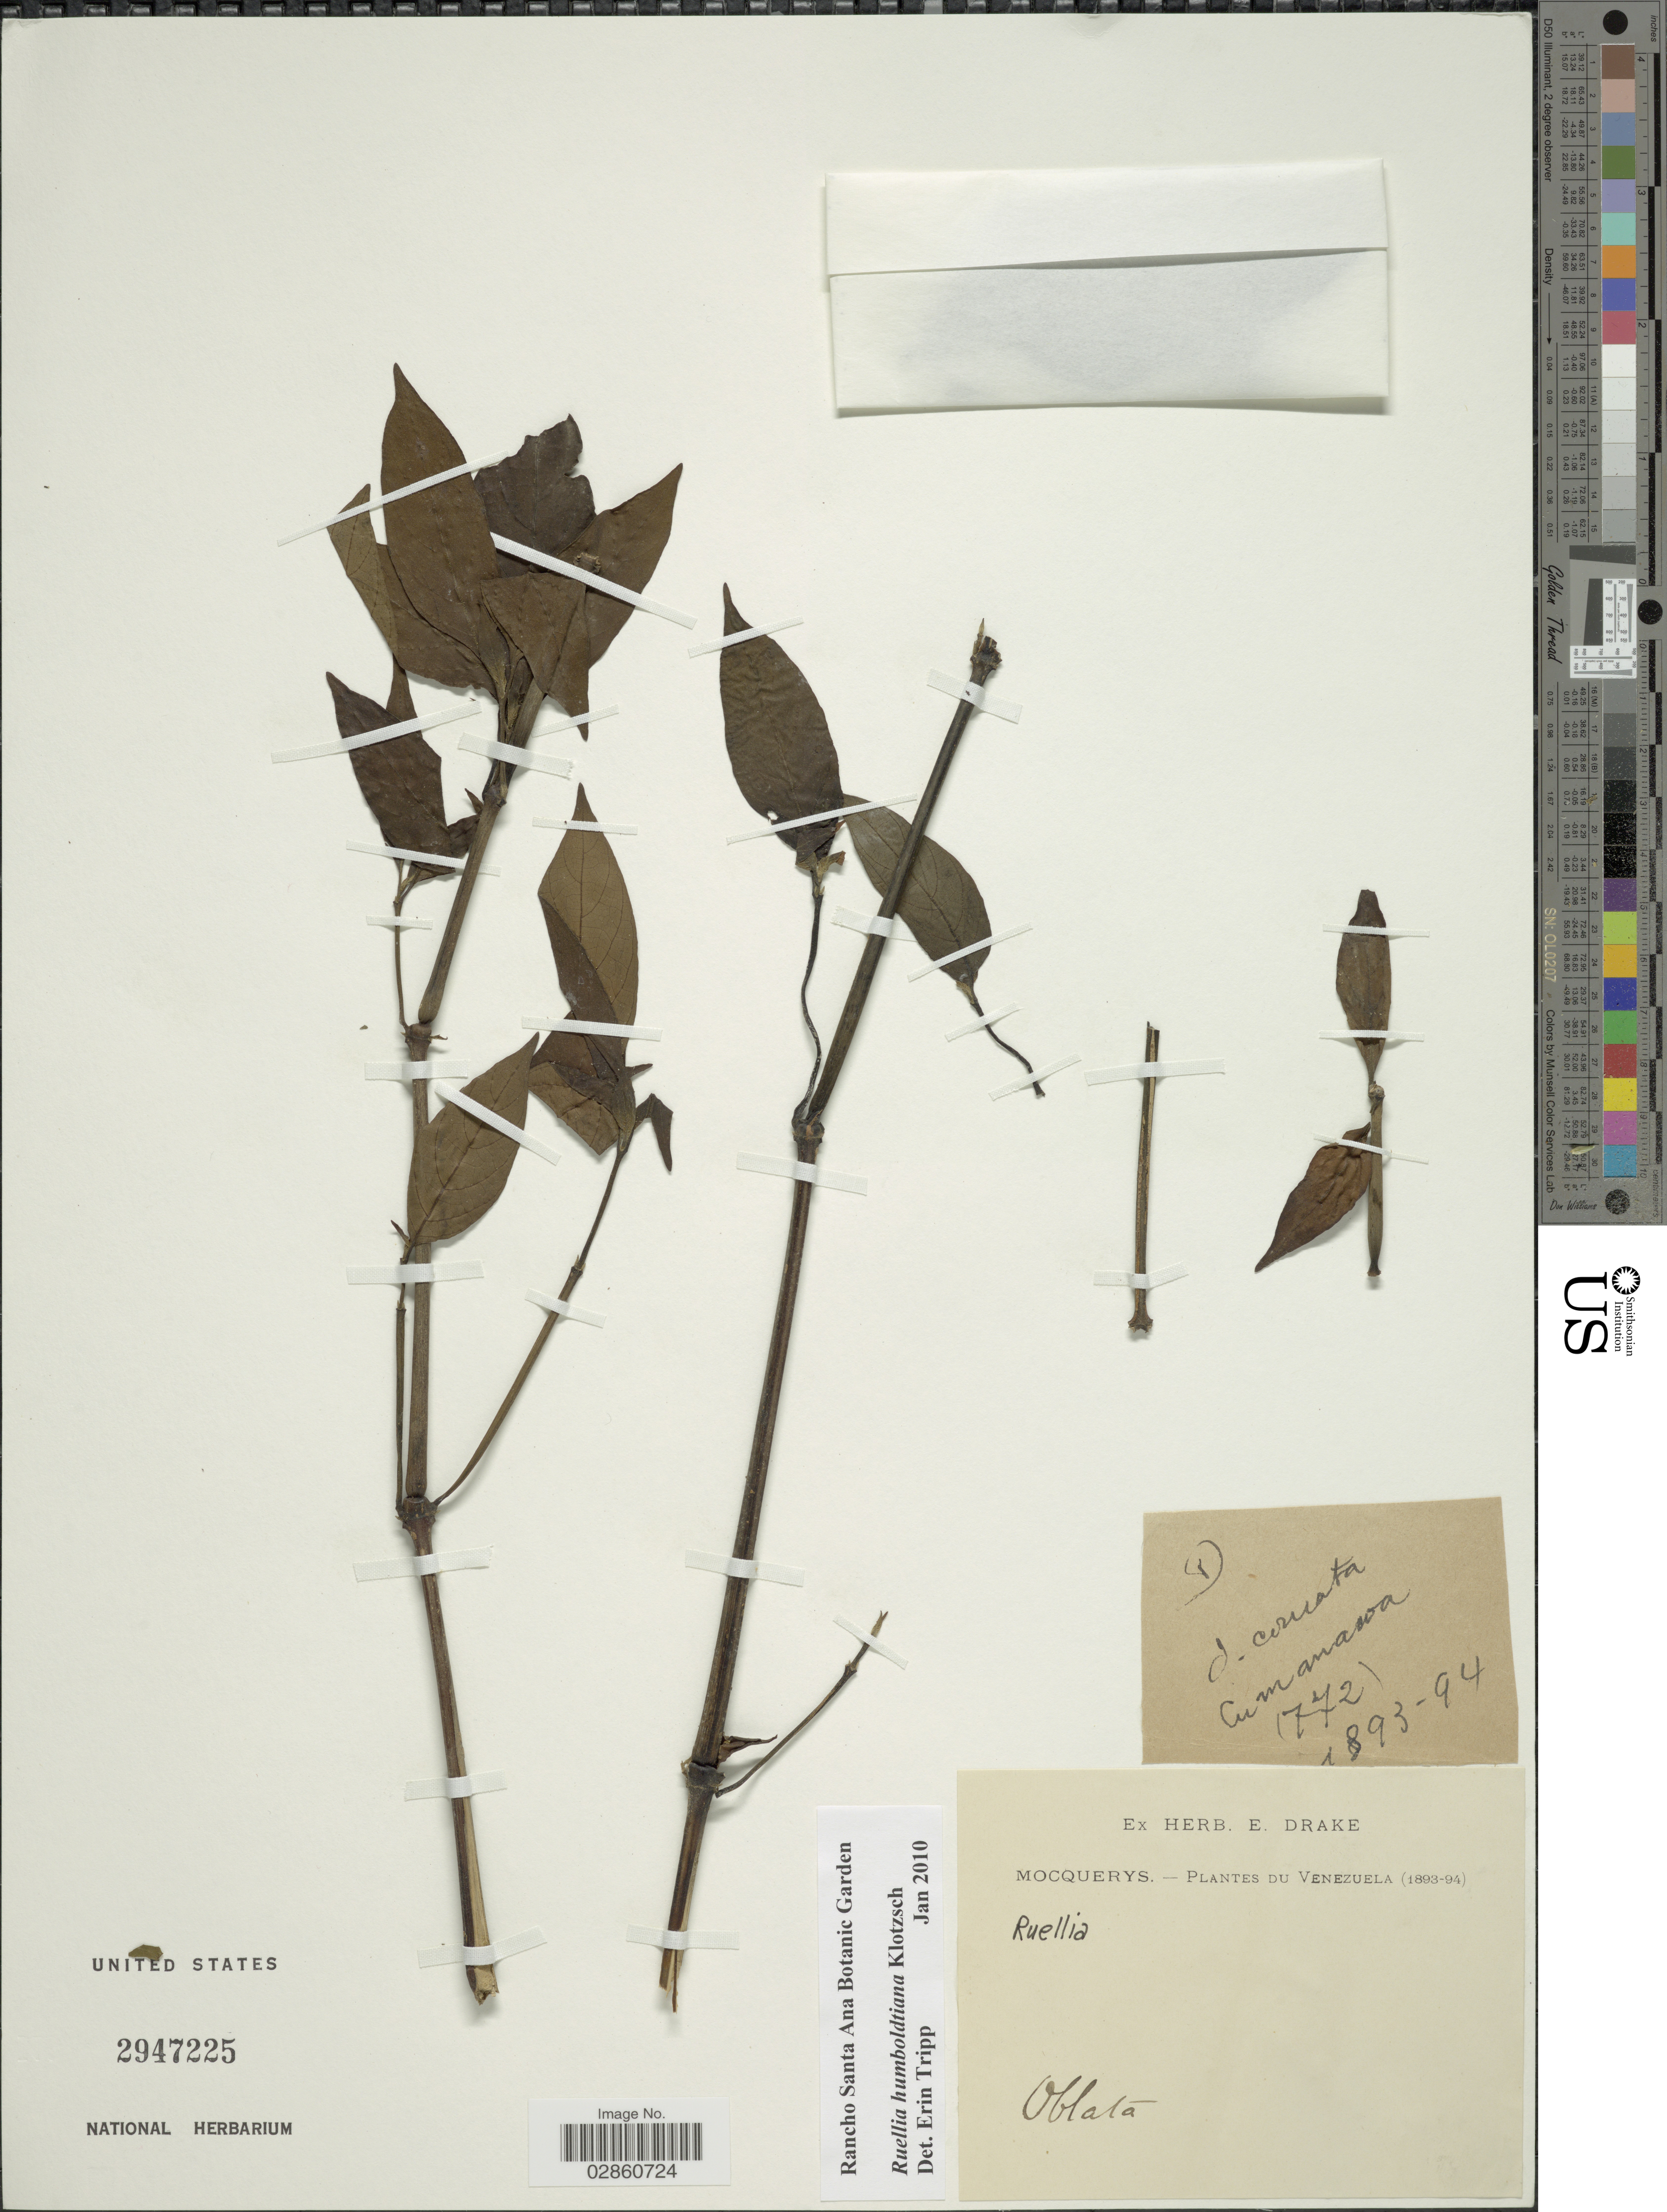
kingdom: Plantae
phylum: Tracheophyta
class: Magnoliopsida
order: Lamiales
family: Acanthaceae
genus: Ruellia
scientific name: Ruellia humboldtiana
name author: (Nees) Lindau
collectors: A. Mocquerys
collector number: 772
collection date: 1893/1894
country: Venezuela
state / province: Sucre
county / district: Montes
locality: Cumanacoa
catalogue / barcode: US 2947225